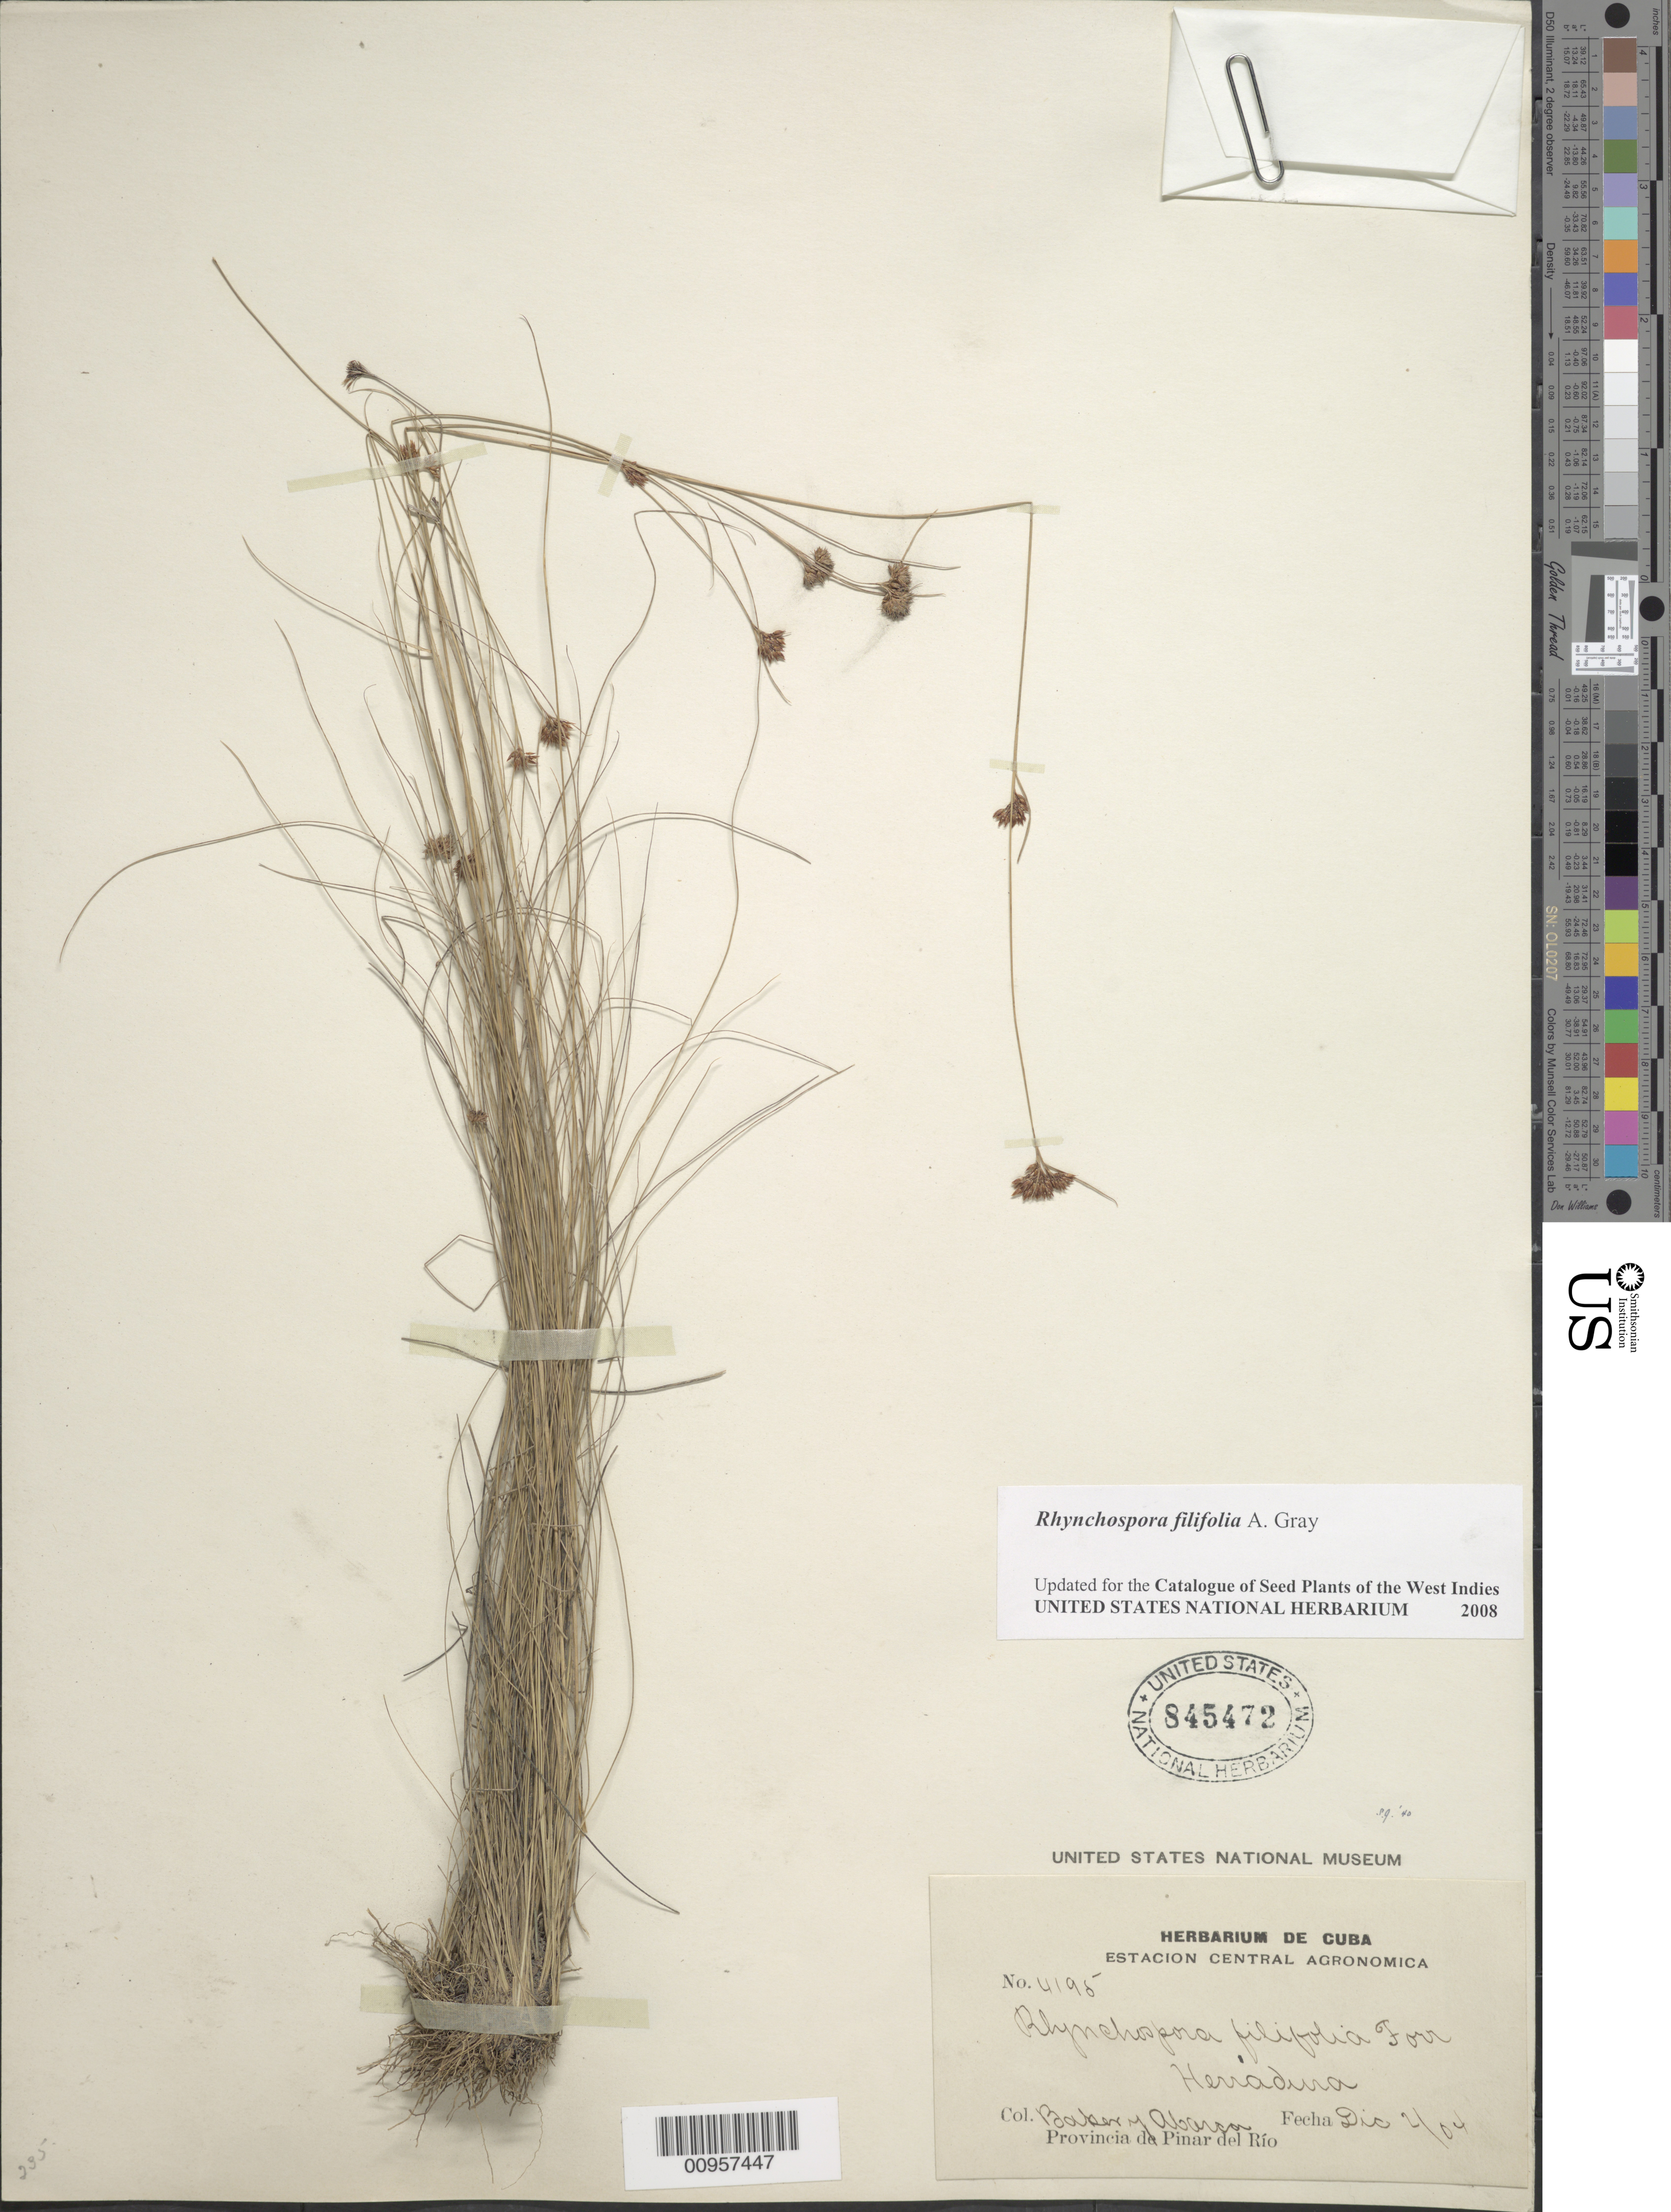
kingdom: Plantae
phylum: Tracheophyta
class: Liliopsida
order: Poales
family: Cyperaceae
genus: Rhynchospora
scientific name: Rhynchospora filifolia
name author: A. Gray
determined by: Strong, M. T., (US), Smithsonian Institution - National Museum of Natural History (UNITED STATES)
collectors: C. F. Baker & -- Abarca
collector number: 4195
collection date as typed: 02 Dec 1904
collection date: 1904-12-02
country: Cuba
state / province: Pinar del Rio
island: Cuba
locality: Herradura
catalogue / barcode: US 845472